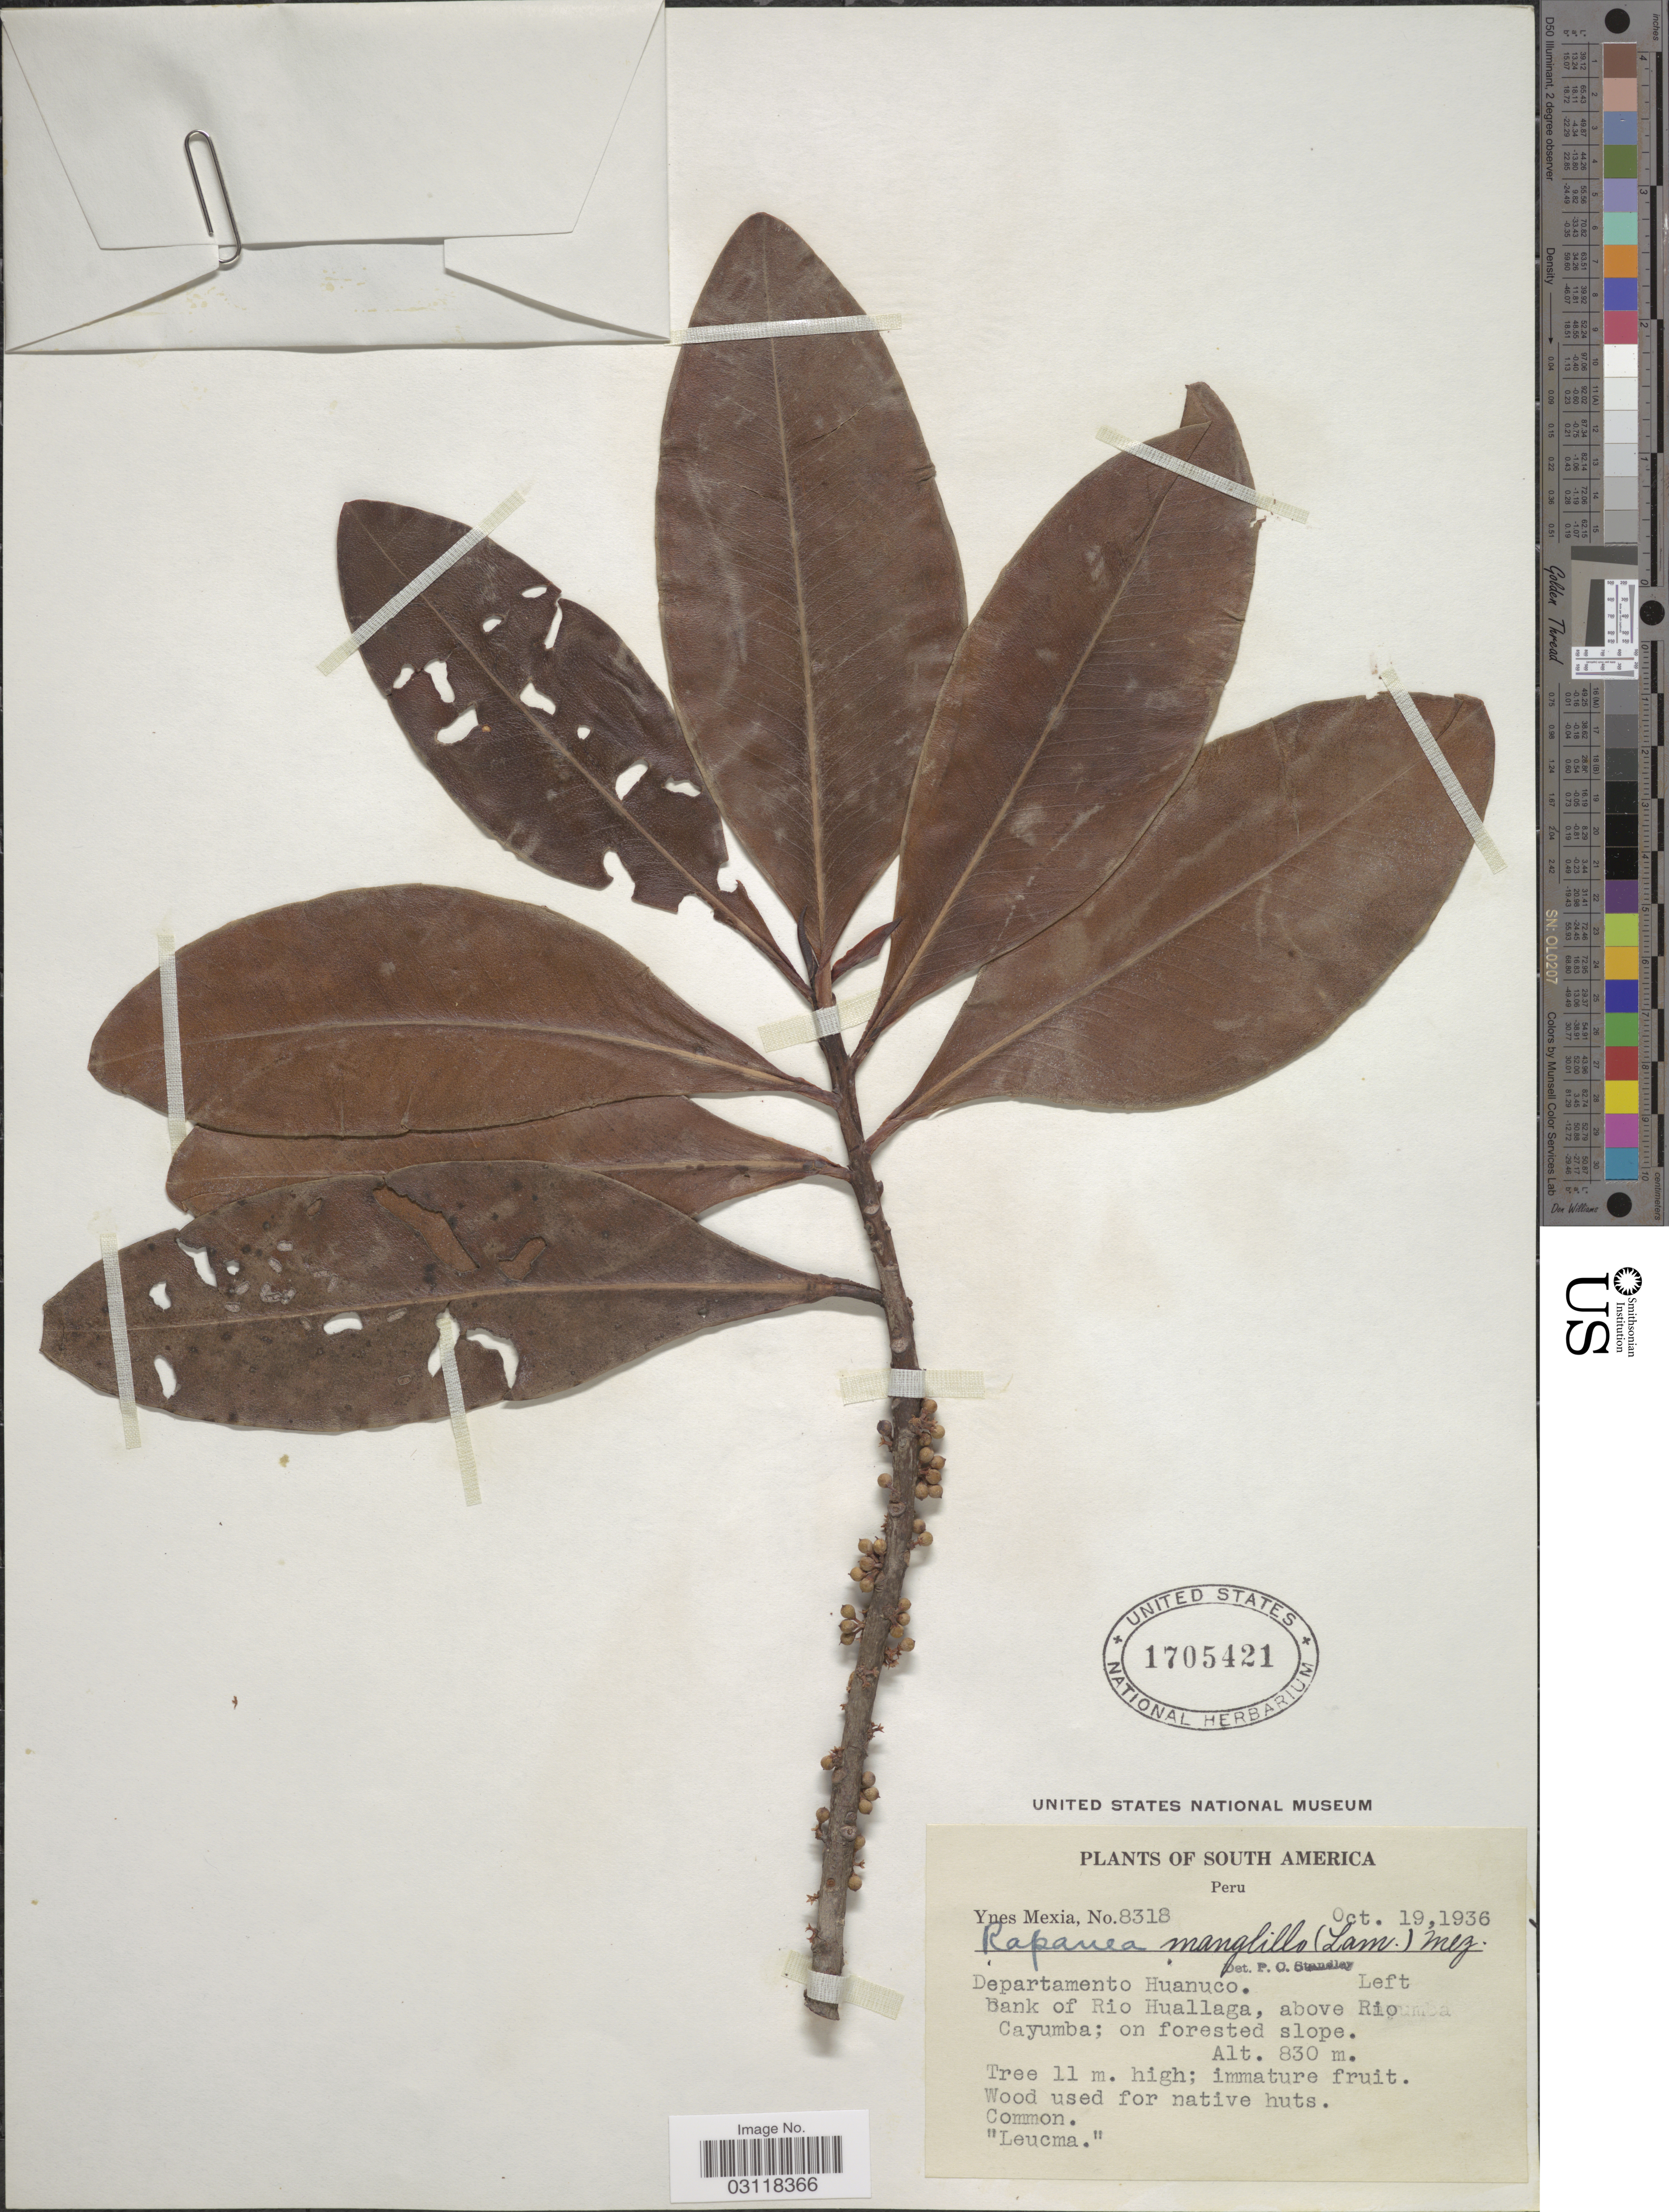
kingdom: Plantae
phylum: Tracheophyta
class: Magnoliopsida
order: Ericales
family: Primulaceae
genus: Rapanea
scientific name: Rapanea manglillo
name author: (Lam.) Mez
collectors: Y. Mexia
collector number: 8318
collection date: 1936-10-19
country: Peru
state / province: Huánuco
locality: Departamento Huanuco. Left bank of Rio Huallaga, above Rio Cayumba.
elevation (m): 830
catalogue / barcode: US 1705421